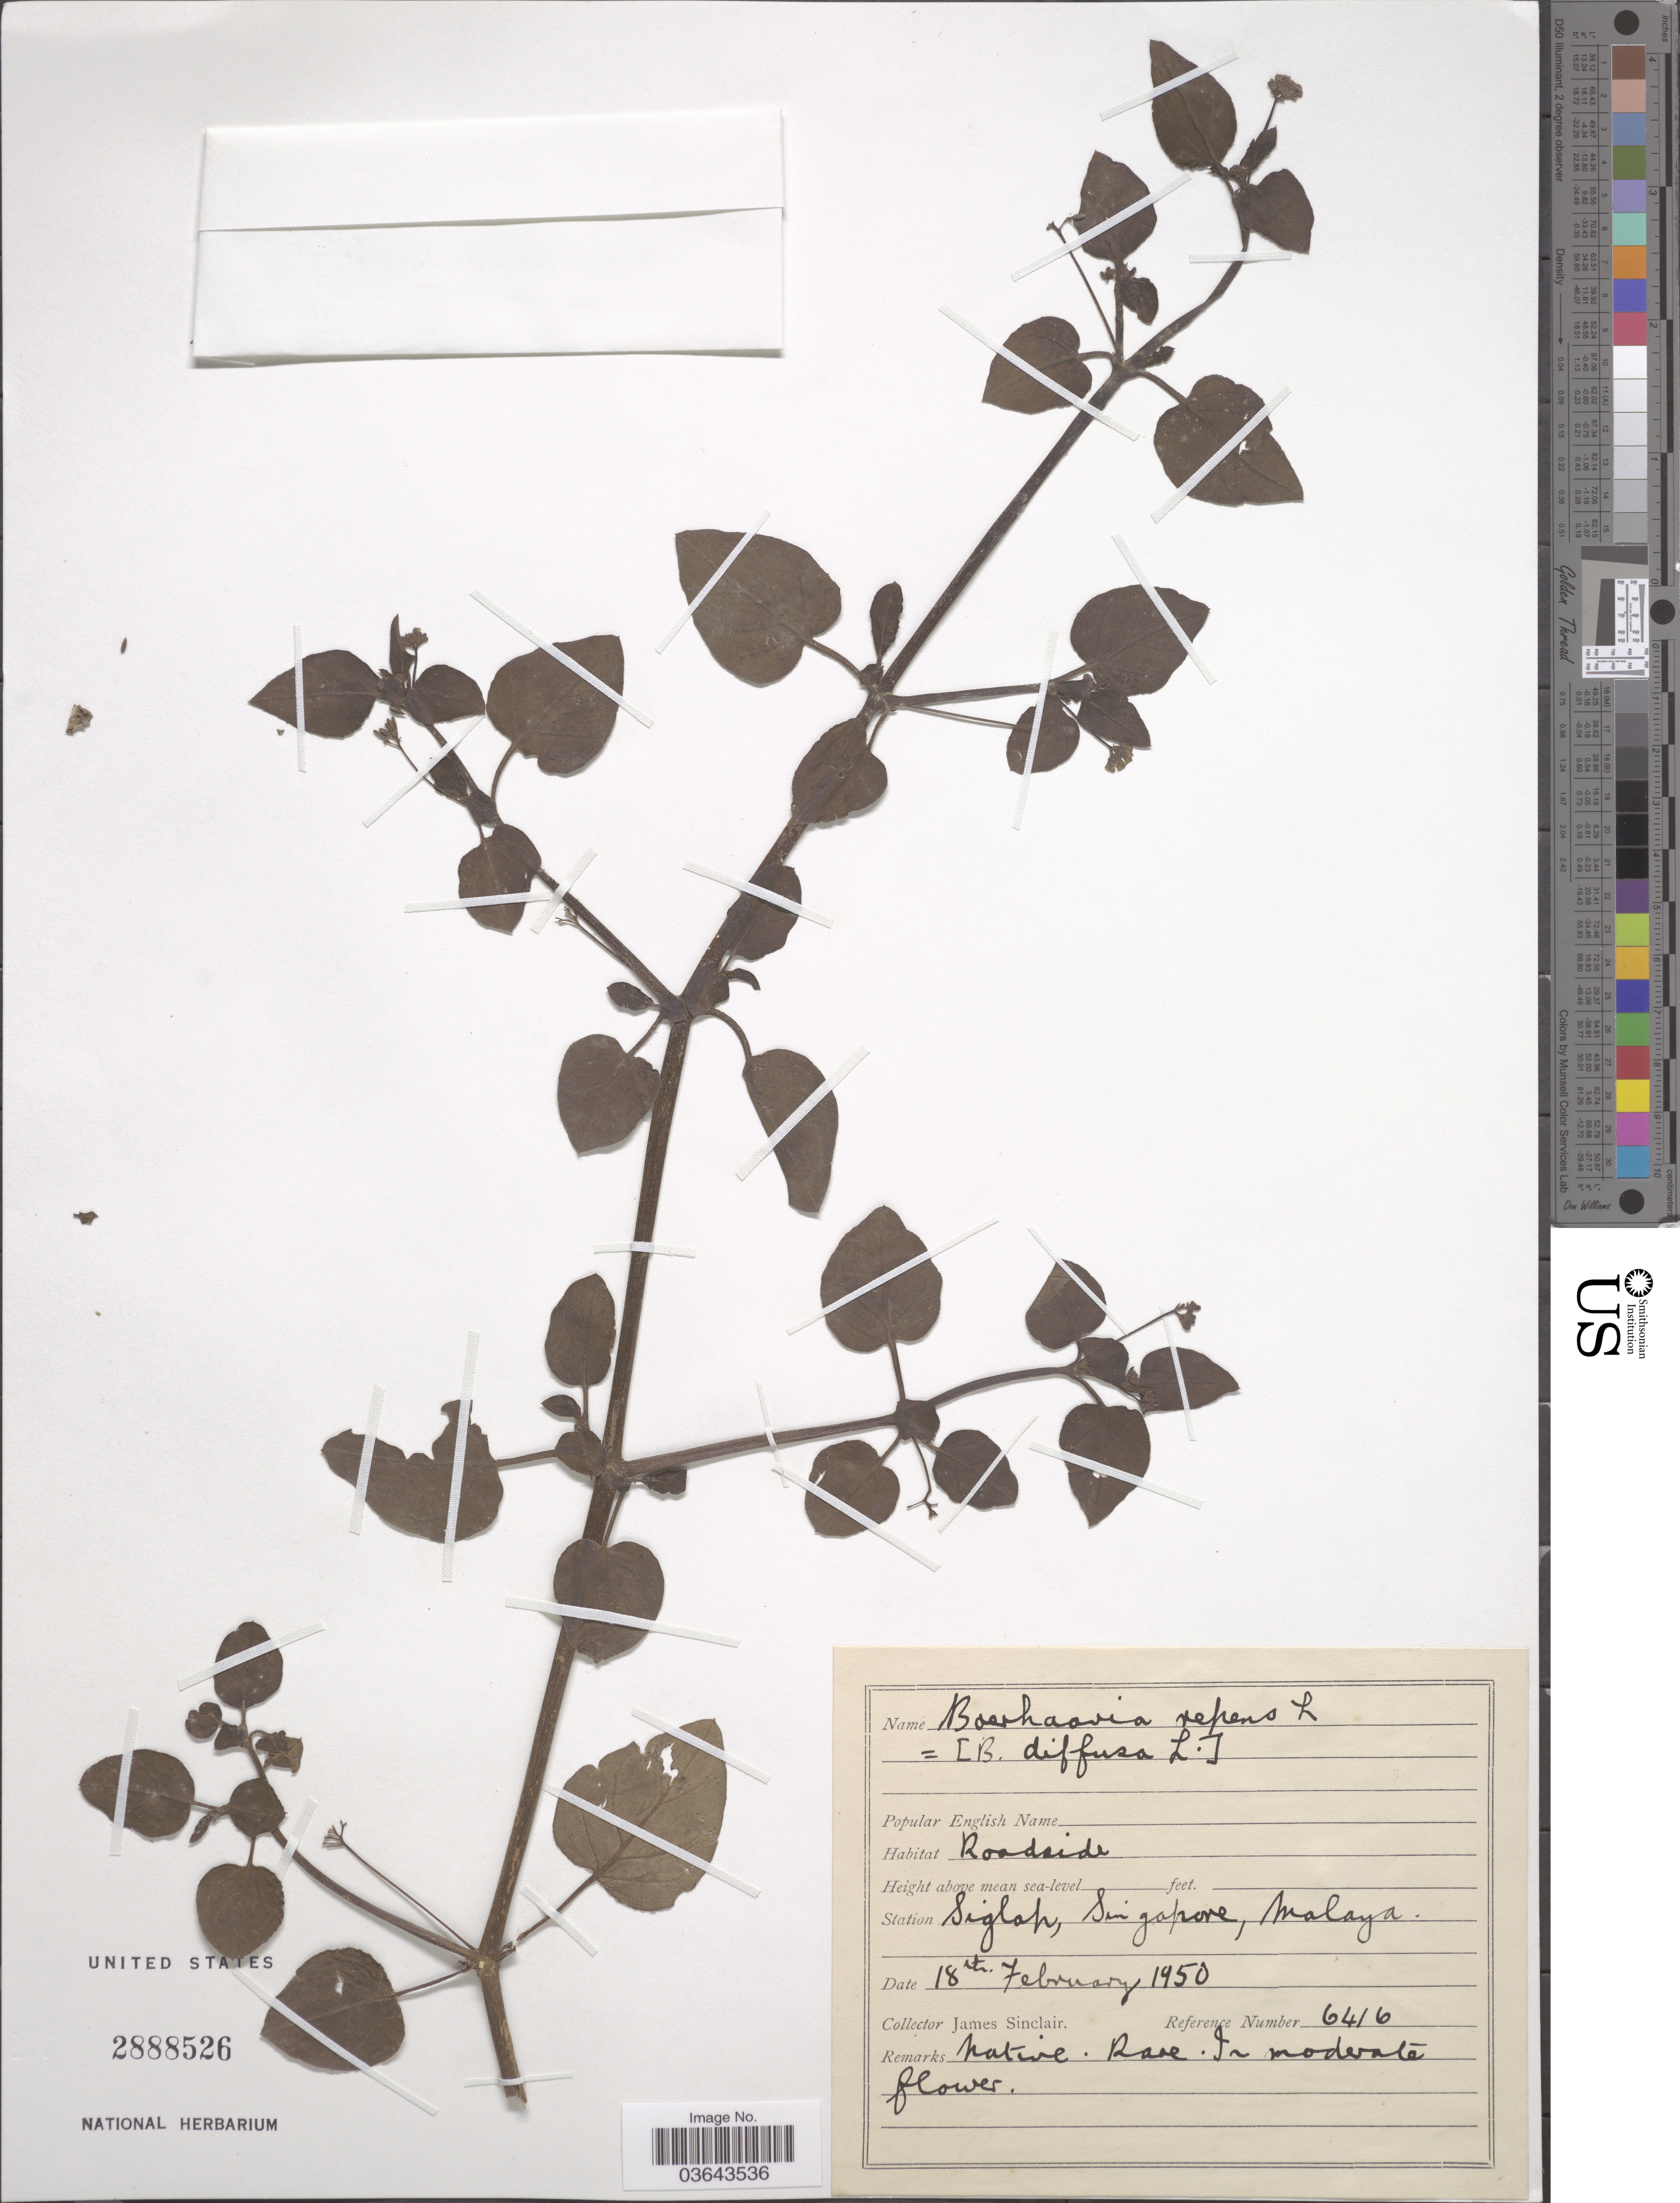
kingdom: Plantae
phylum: Tracheophyta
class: Magnoliopsida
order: Caryophyllales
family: Nyctaginaceae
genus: Boerhavia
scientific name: Boerhavia repens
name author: L.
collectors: J. Sinclair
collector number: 6416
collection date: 1950-02-18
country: Singapore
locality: Station Siglap, Malaya.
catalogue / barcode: US 2888526